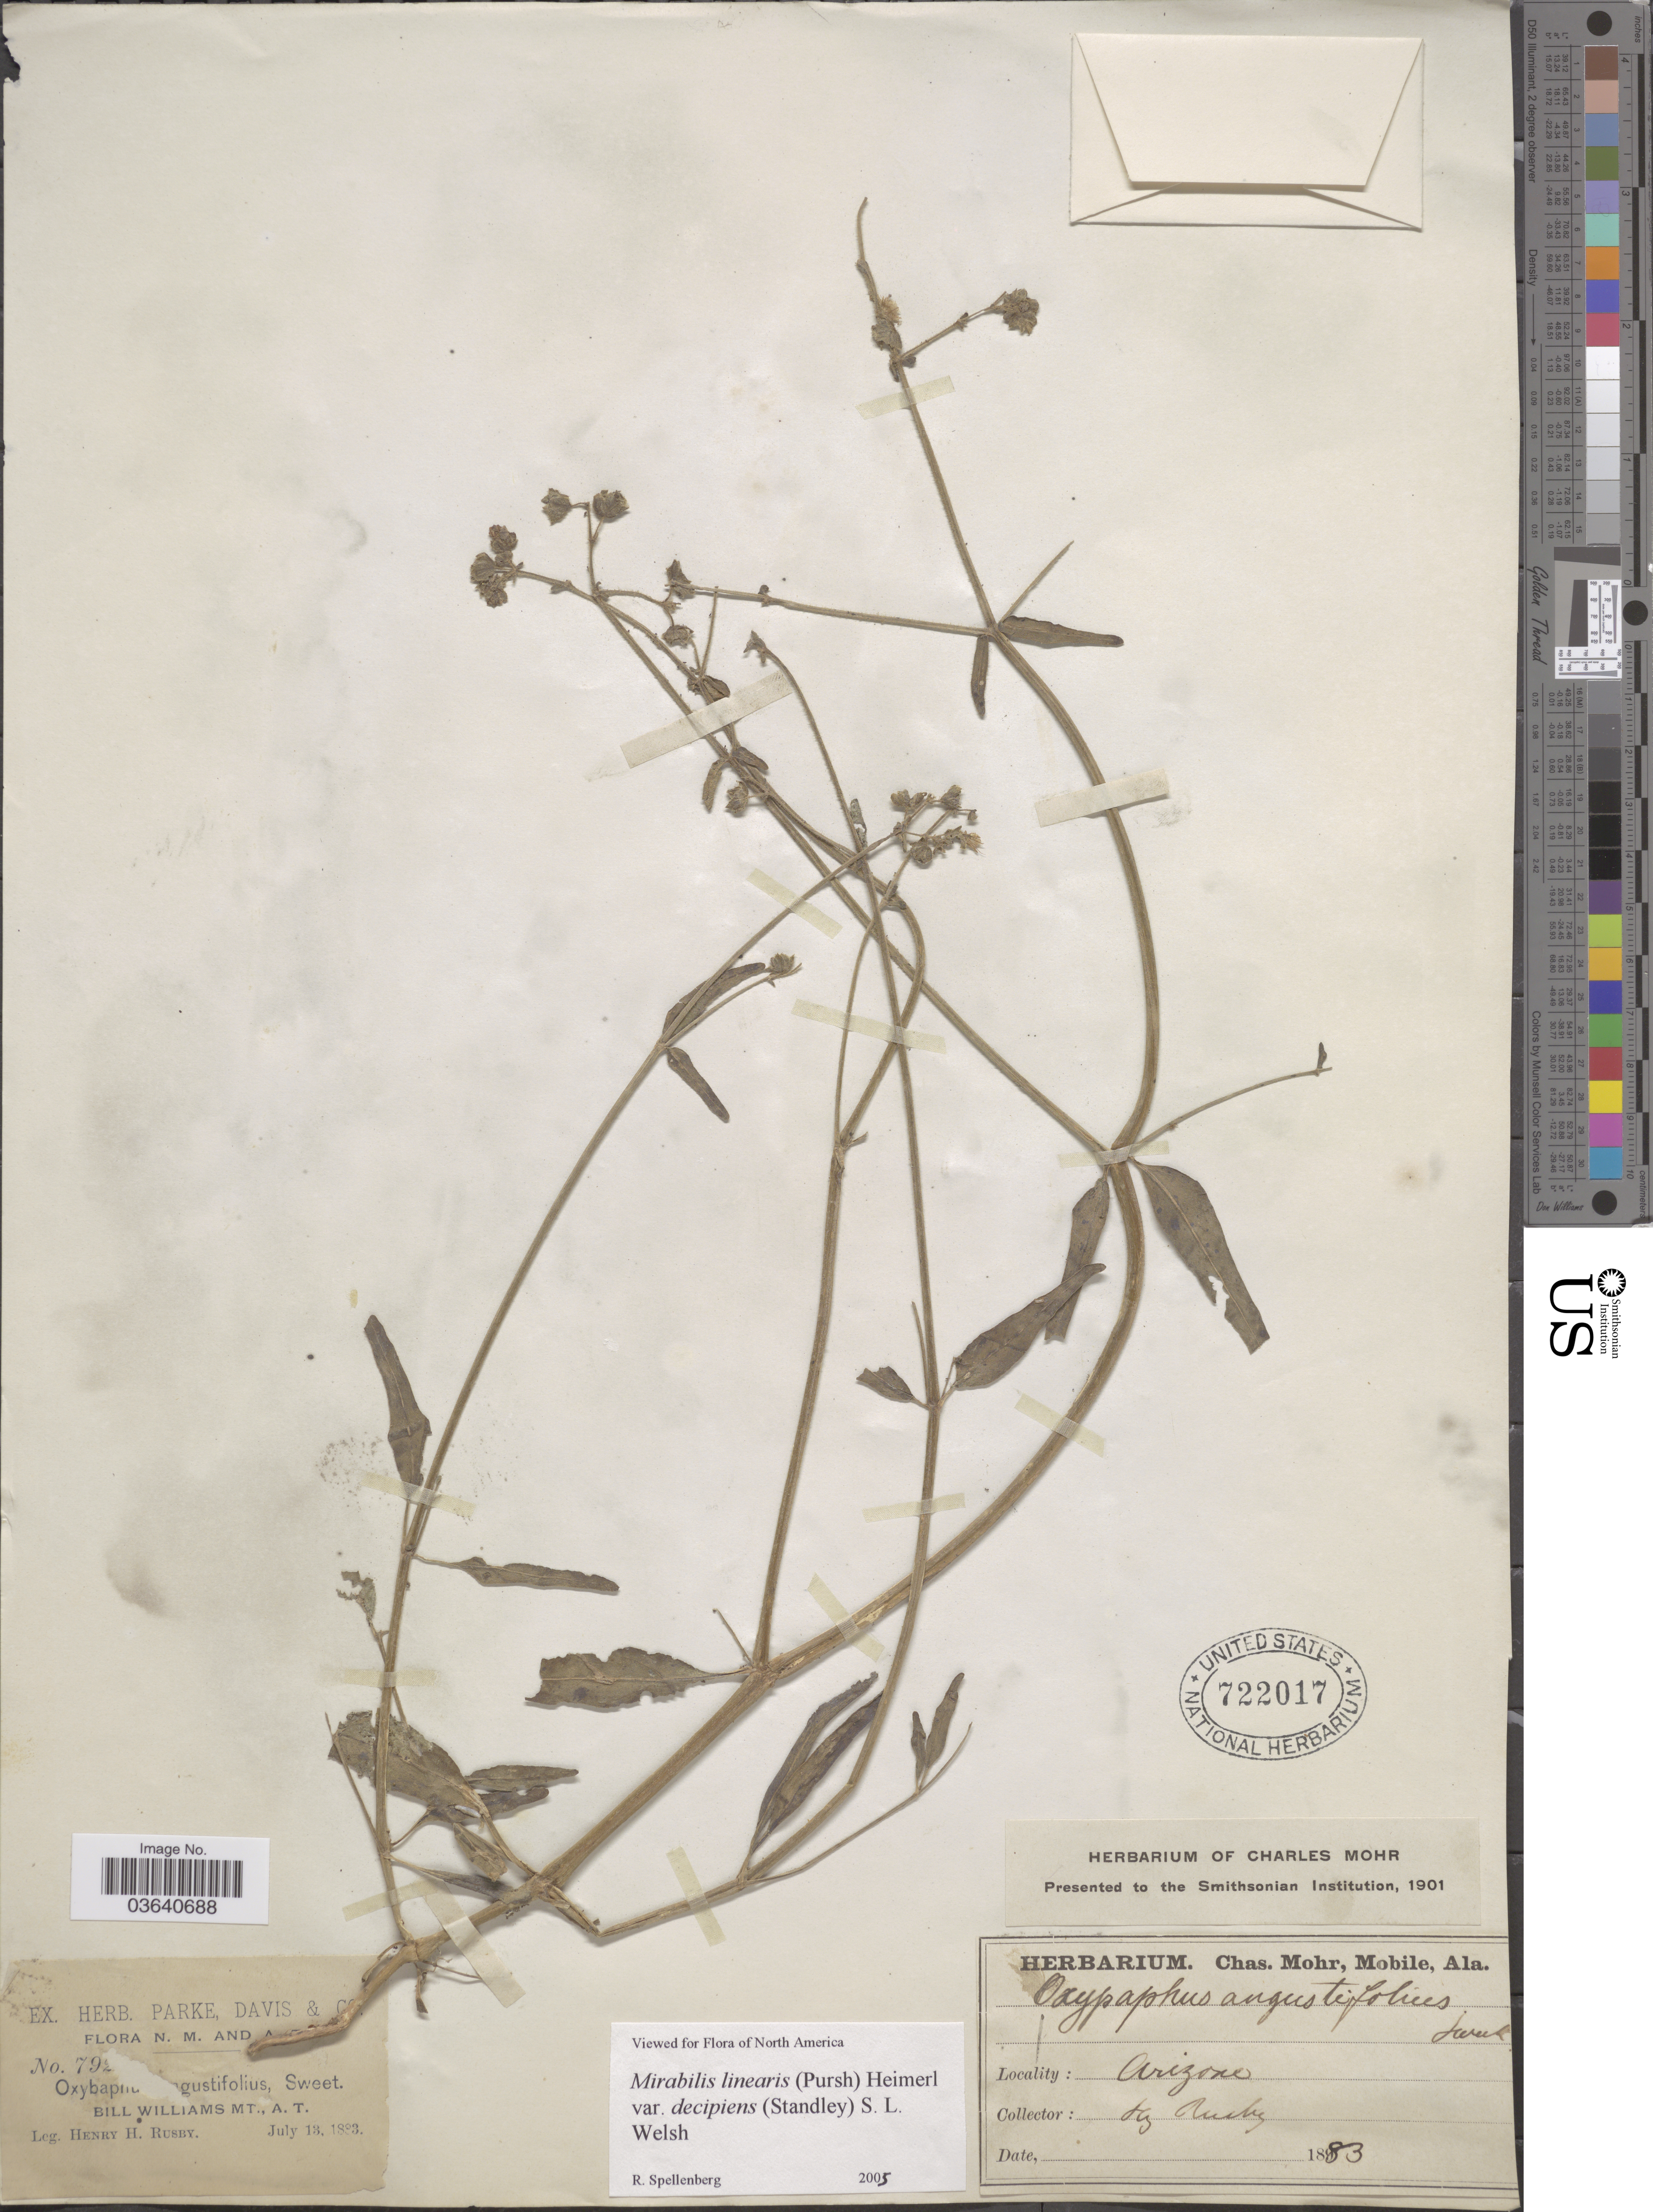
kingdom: Plantae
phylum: Tracheophyta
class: Magnoliopsida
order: Caryophyllales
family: Nyctaginaceae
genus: Mirabilis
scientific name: Mirabilis linearis var. decipiens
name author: (Standl.) S.L. Welsh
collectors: H. H. Rusby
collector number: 792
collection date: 1883-07-13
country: United States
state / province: Arizona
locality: Bill Williams Mt., A.T.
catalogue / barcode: US 722017